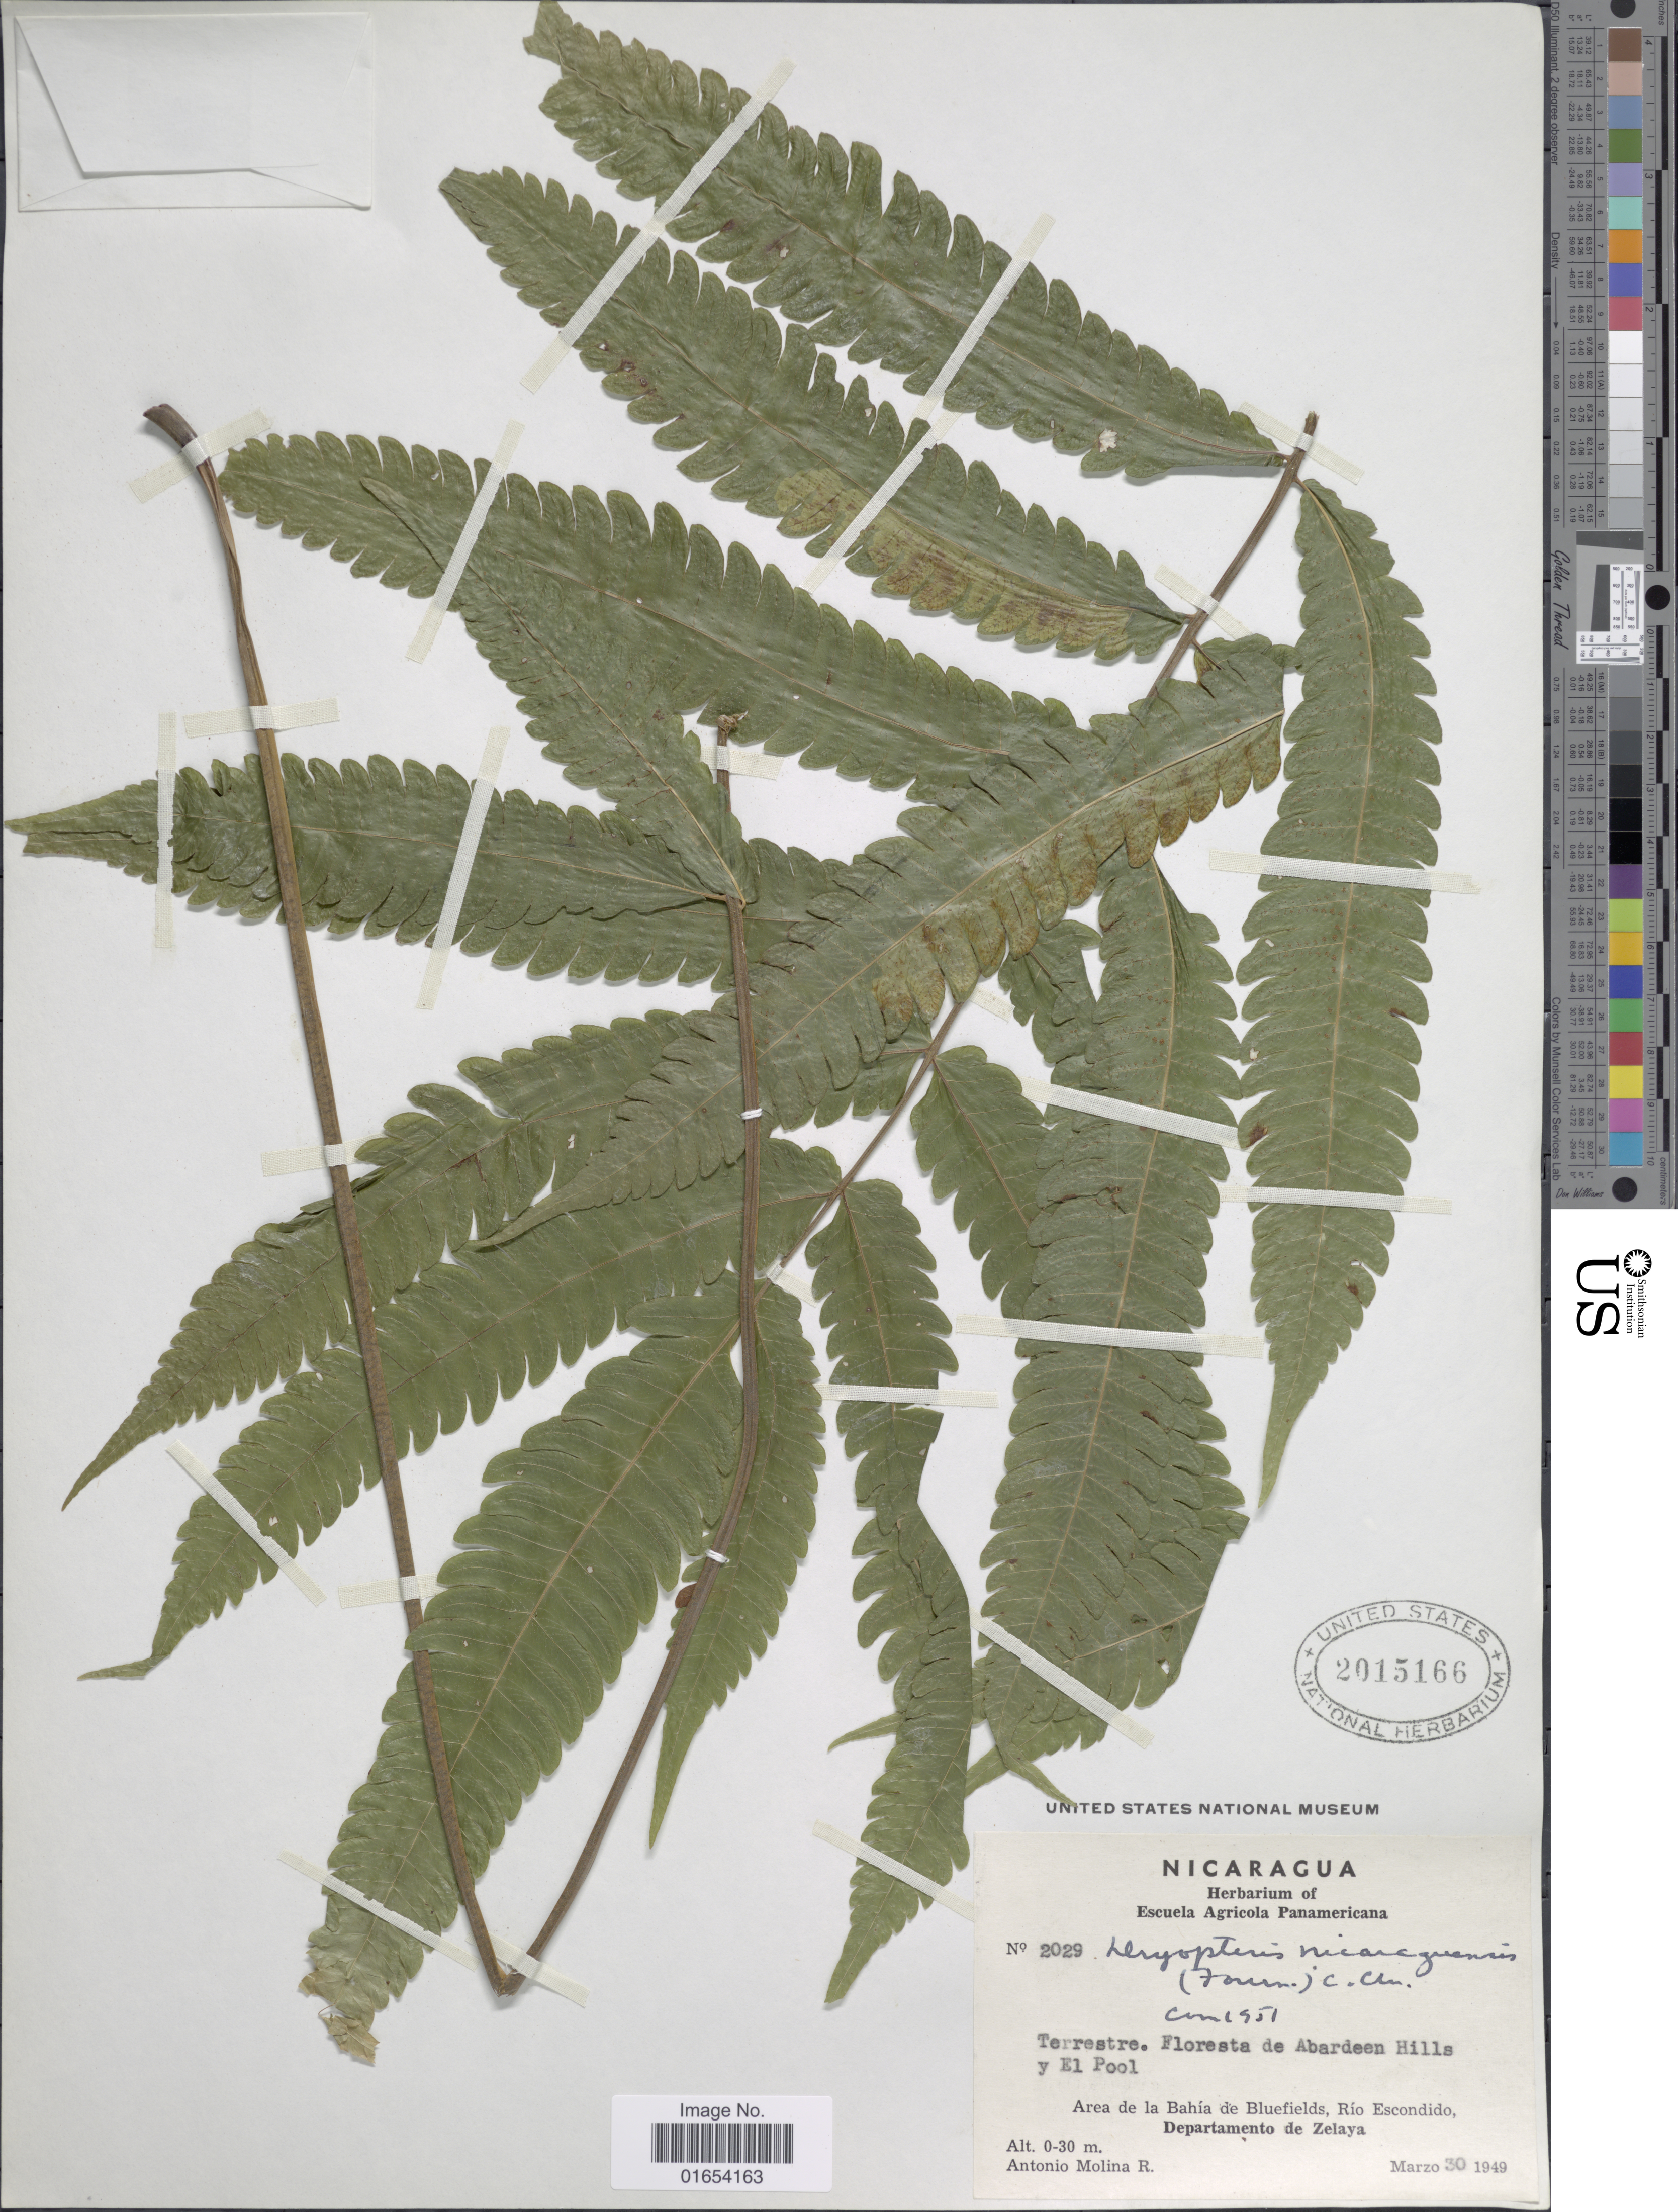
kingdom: Plantae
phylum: Tracheophyta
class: Polypodiopsida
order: Polypodiales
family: Thelypteridaceae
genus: Goniopteris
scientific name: Goniopteris nicaraguensis (C. Chr.) comb. nov., ined 2015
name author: (C. Chr.)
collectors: A. Molina R.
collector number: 2029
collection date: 1949-03-30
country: Nicaragua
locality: Terrestre. Floresta de Abardeen Hills y El Pool, Area de la Bahia de Bluefields, Rio Escondido, Departamento de Zelaya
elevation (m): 0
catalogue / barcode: US 2015166